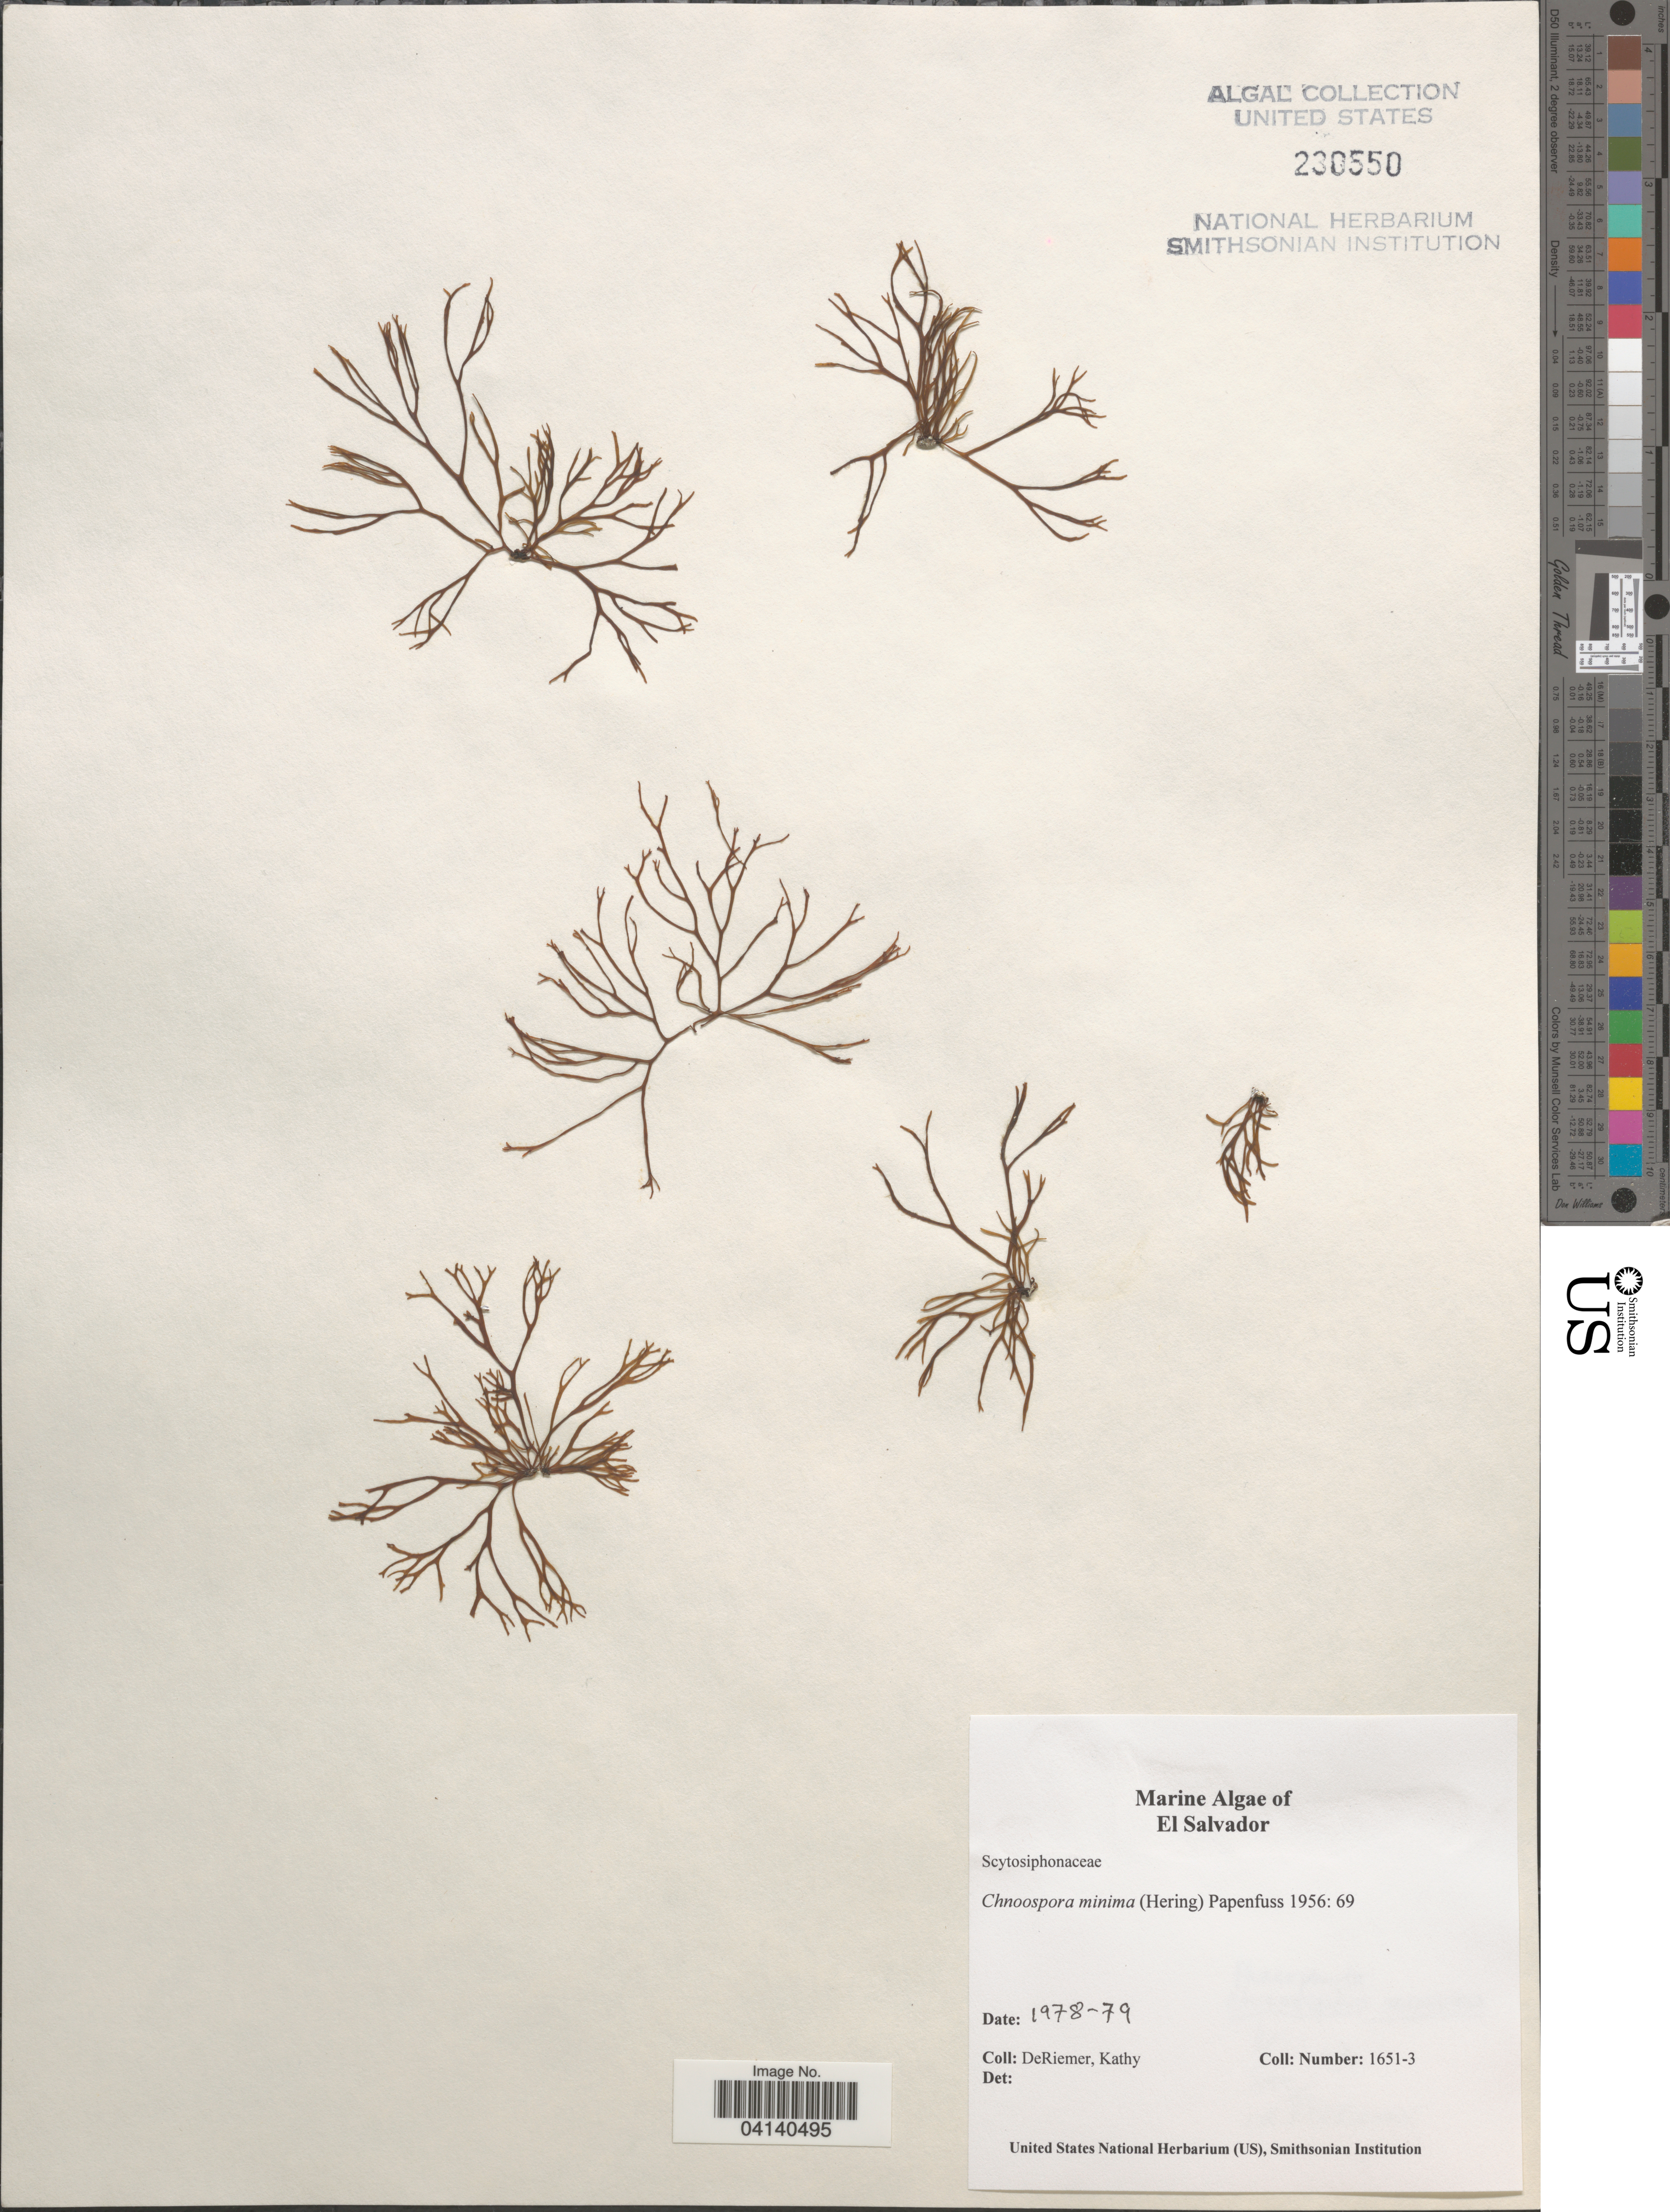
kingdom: Chromista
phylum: Ochrophyta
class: Phaeophyceae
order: Scytosiphonales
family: Scytosiphonaceae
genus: Chnoospora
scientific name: Chnoospora minima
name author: (Hering) Papenf.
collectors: K. DeRiemer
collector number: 1651-3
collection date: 1978/1979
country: El Salvador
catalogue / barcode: US 230550